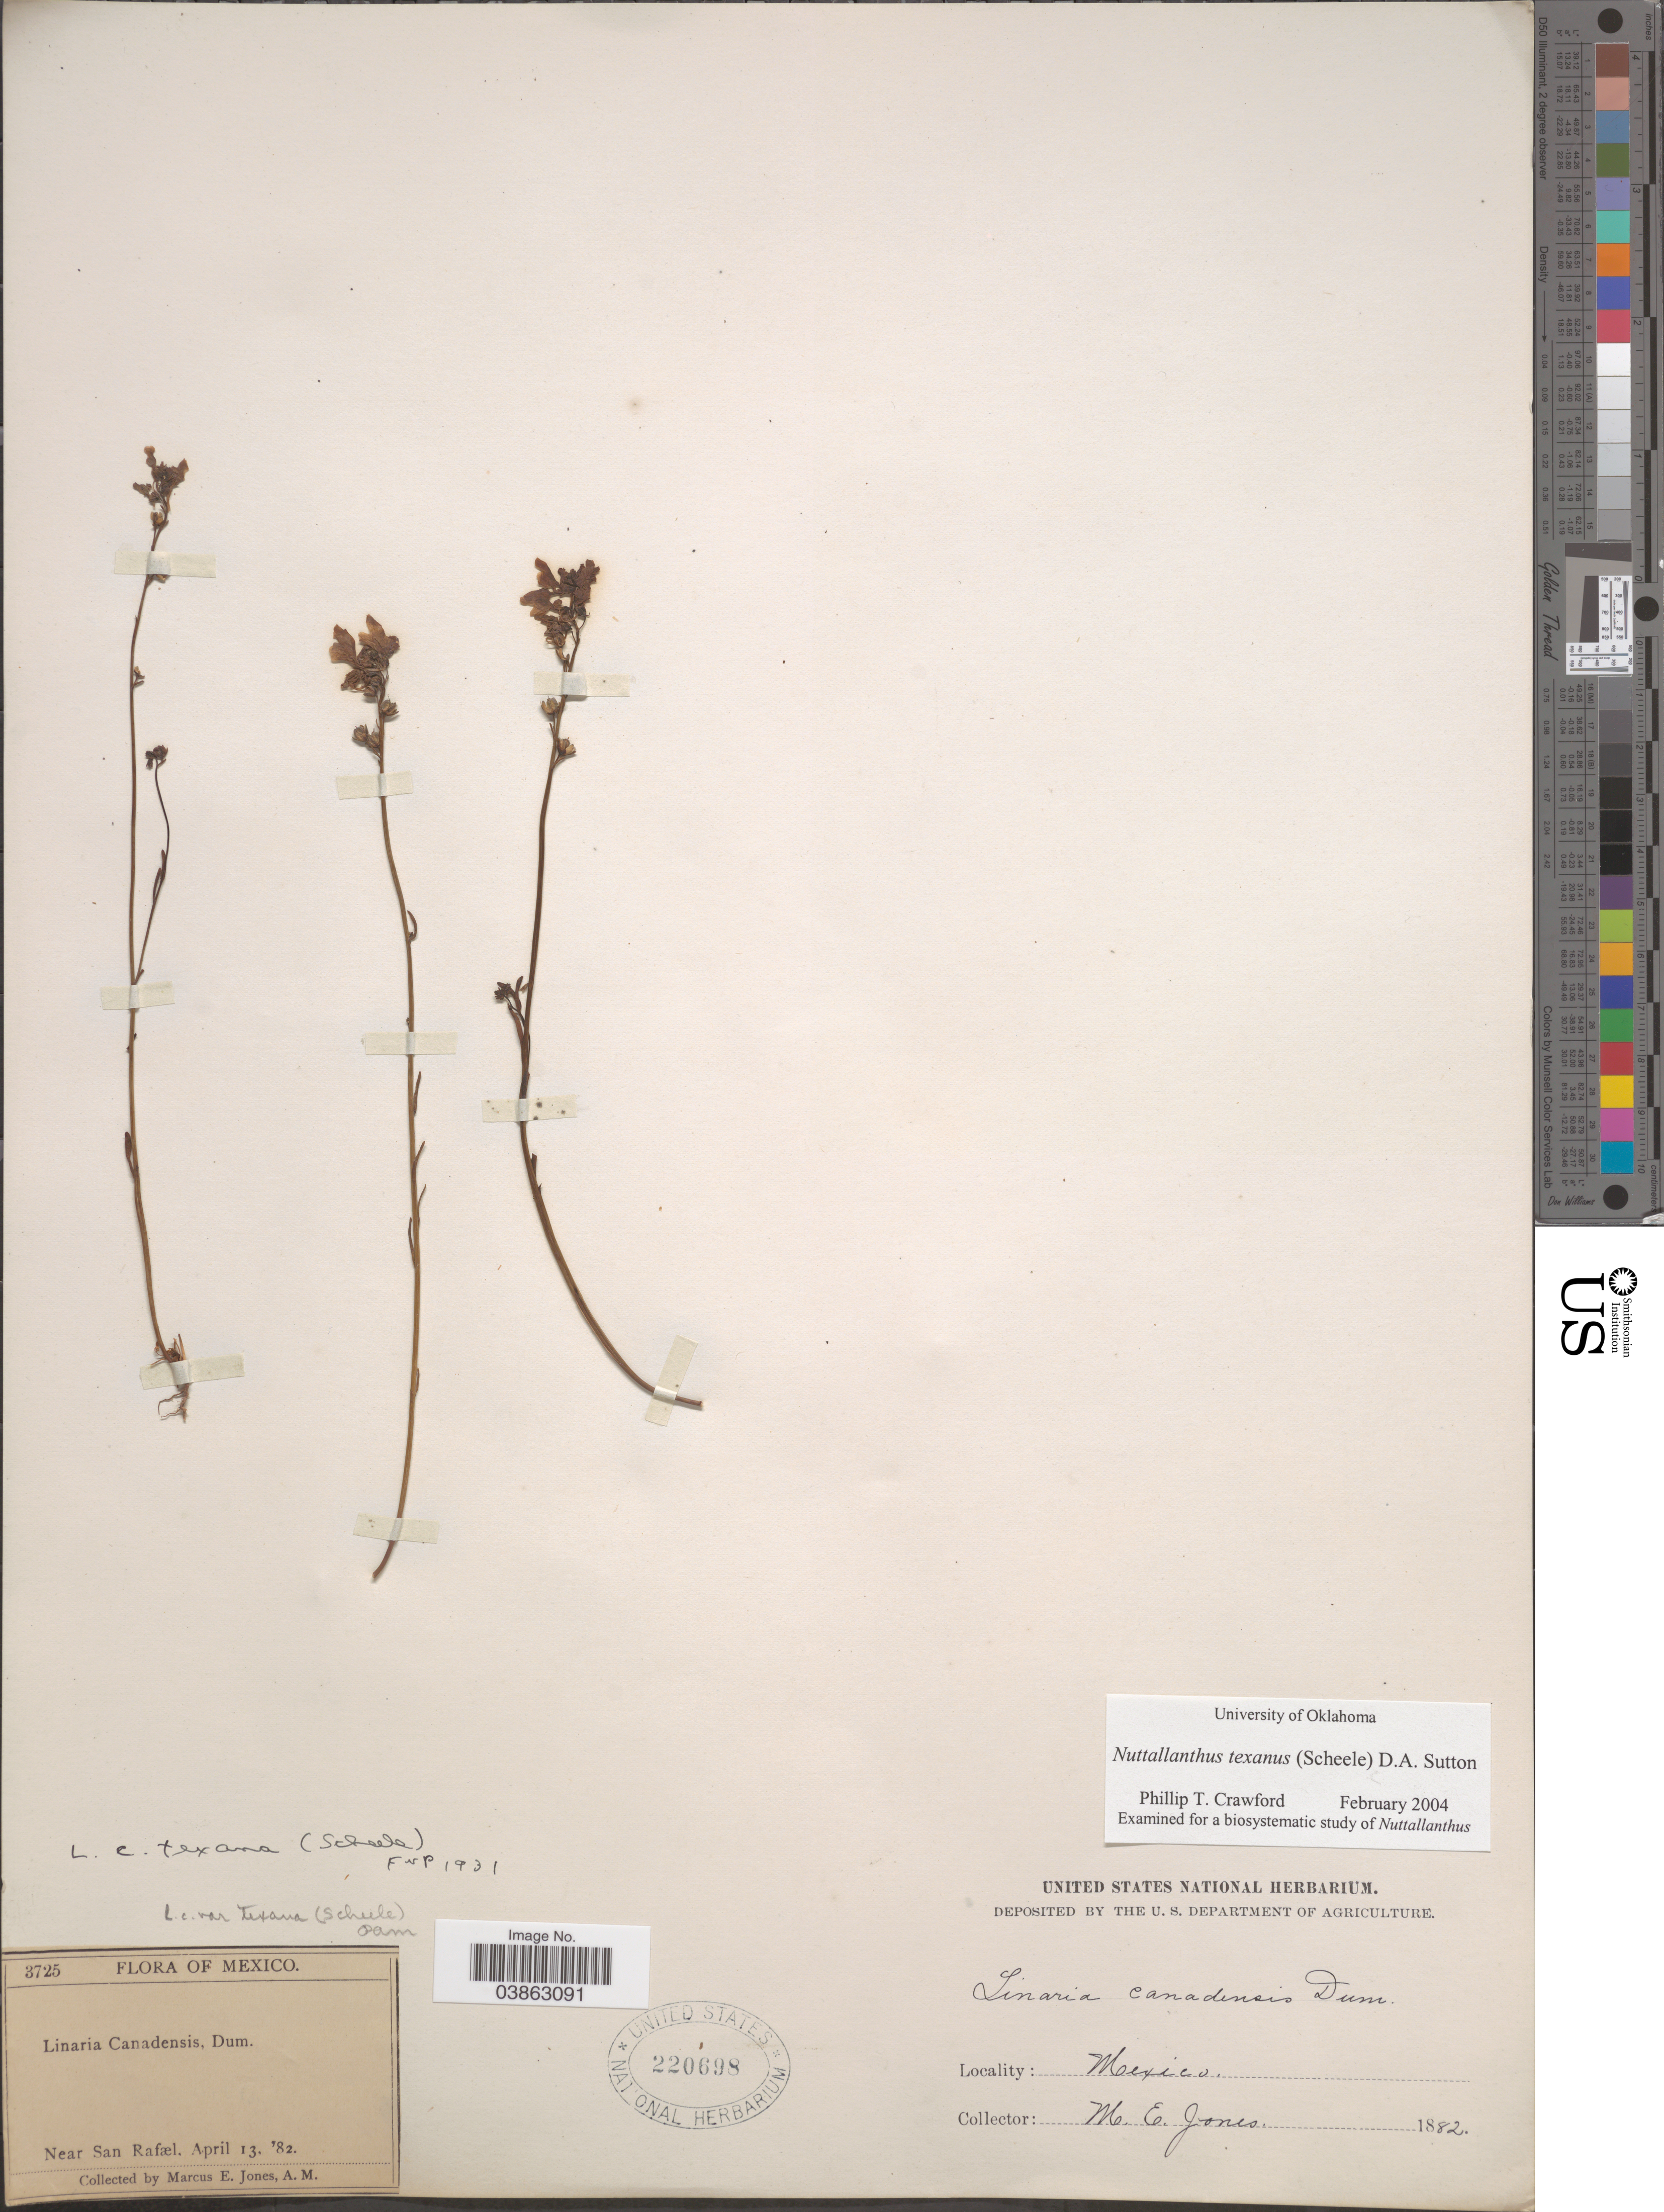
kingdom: Plantae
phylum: Tracheophyta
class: Magnoliopsida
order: Lamiales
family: Plantaginaceae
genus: Linaria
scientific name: Linaria texana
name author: Scheele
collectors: M. E. Jones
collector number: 3725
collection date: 1882-04-13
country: Mexico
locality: Near San Rafael.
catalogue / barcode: US 220698